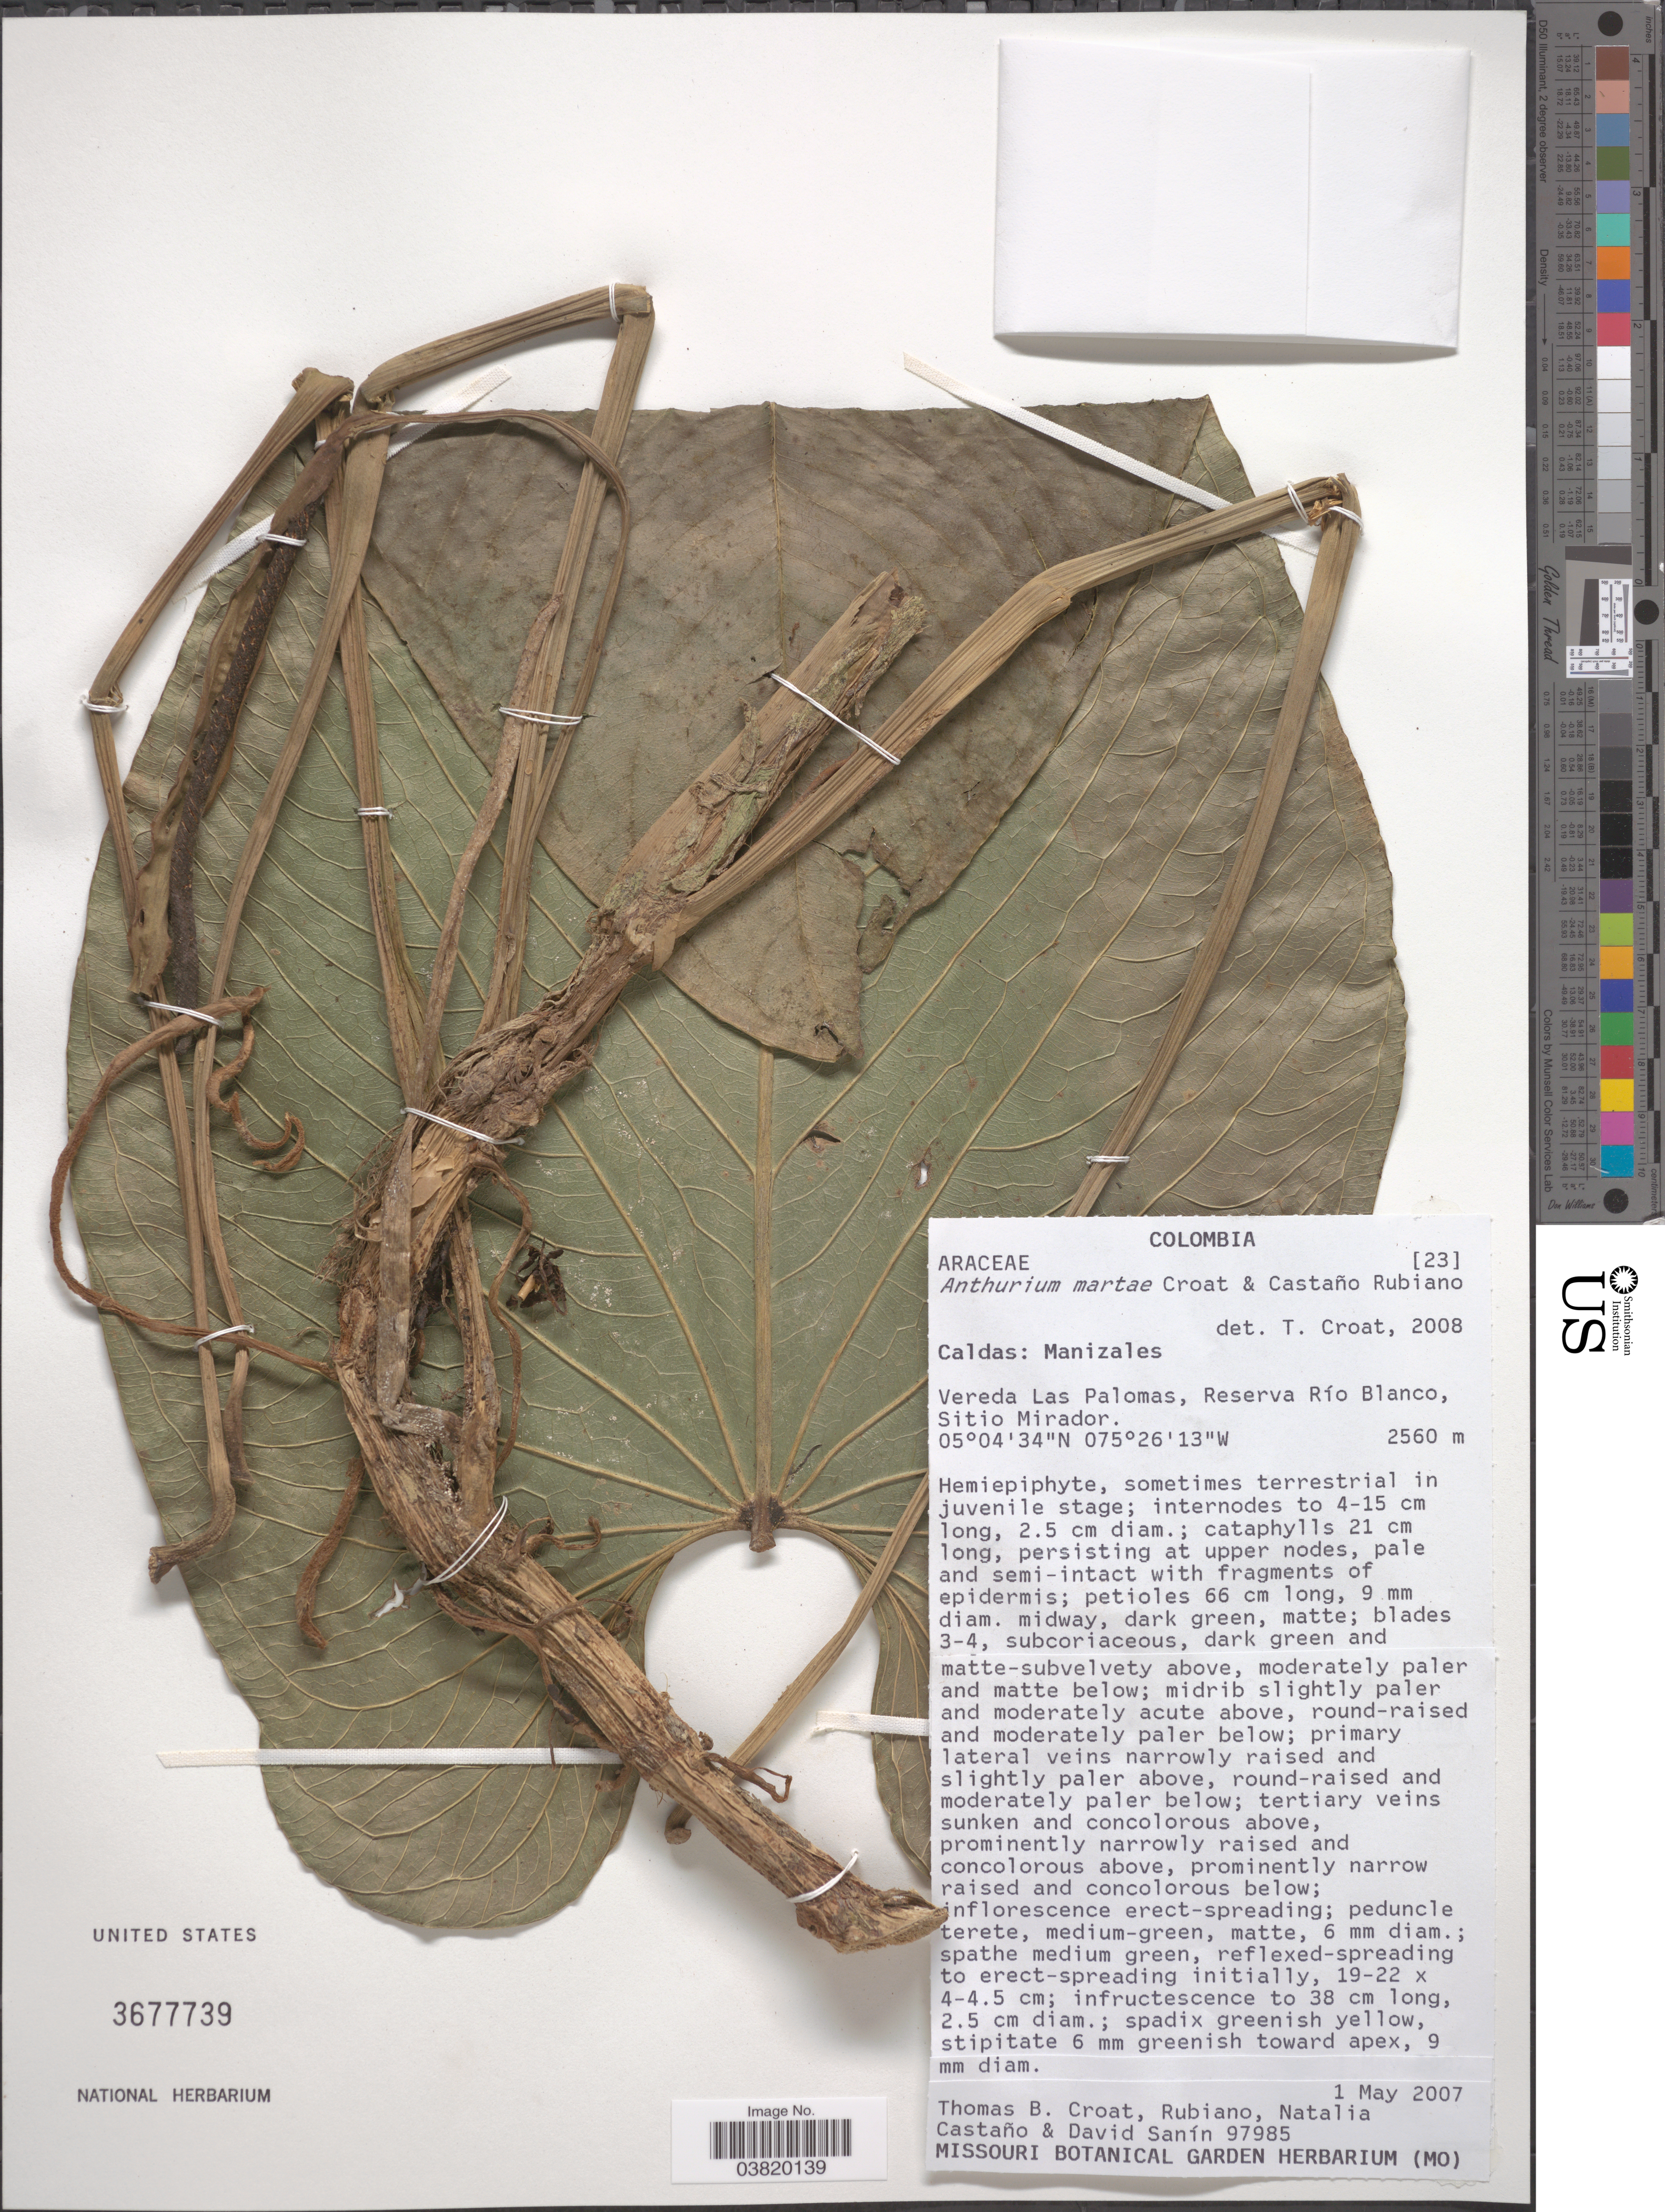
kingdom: Plantae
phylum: Tracheophyta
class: Liliopsida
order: Alismatales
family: Araceae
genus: Anthurium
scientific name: Anthurium martae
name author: Croat & Castaño-Rub.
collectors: T. B. Croat, N. Castaño Rubiano & D. Sanin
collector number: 97985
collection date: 2007-05-01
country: Colombia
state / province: Caldas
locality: Manizales. Vereda Las Palomas, Reserva Río Blanco, Sitio Mirador.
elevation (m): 2560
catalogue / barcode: US 3677739